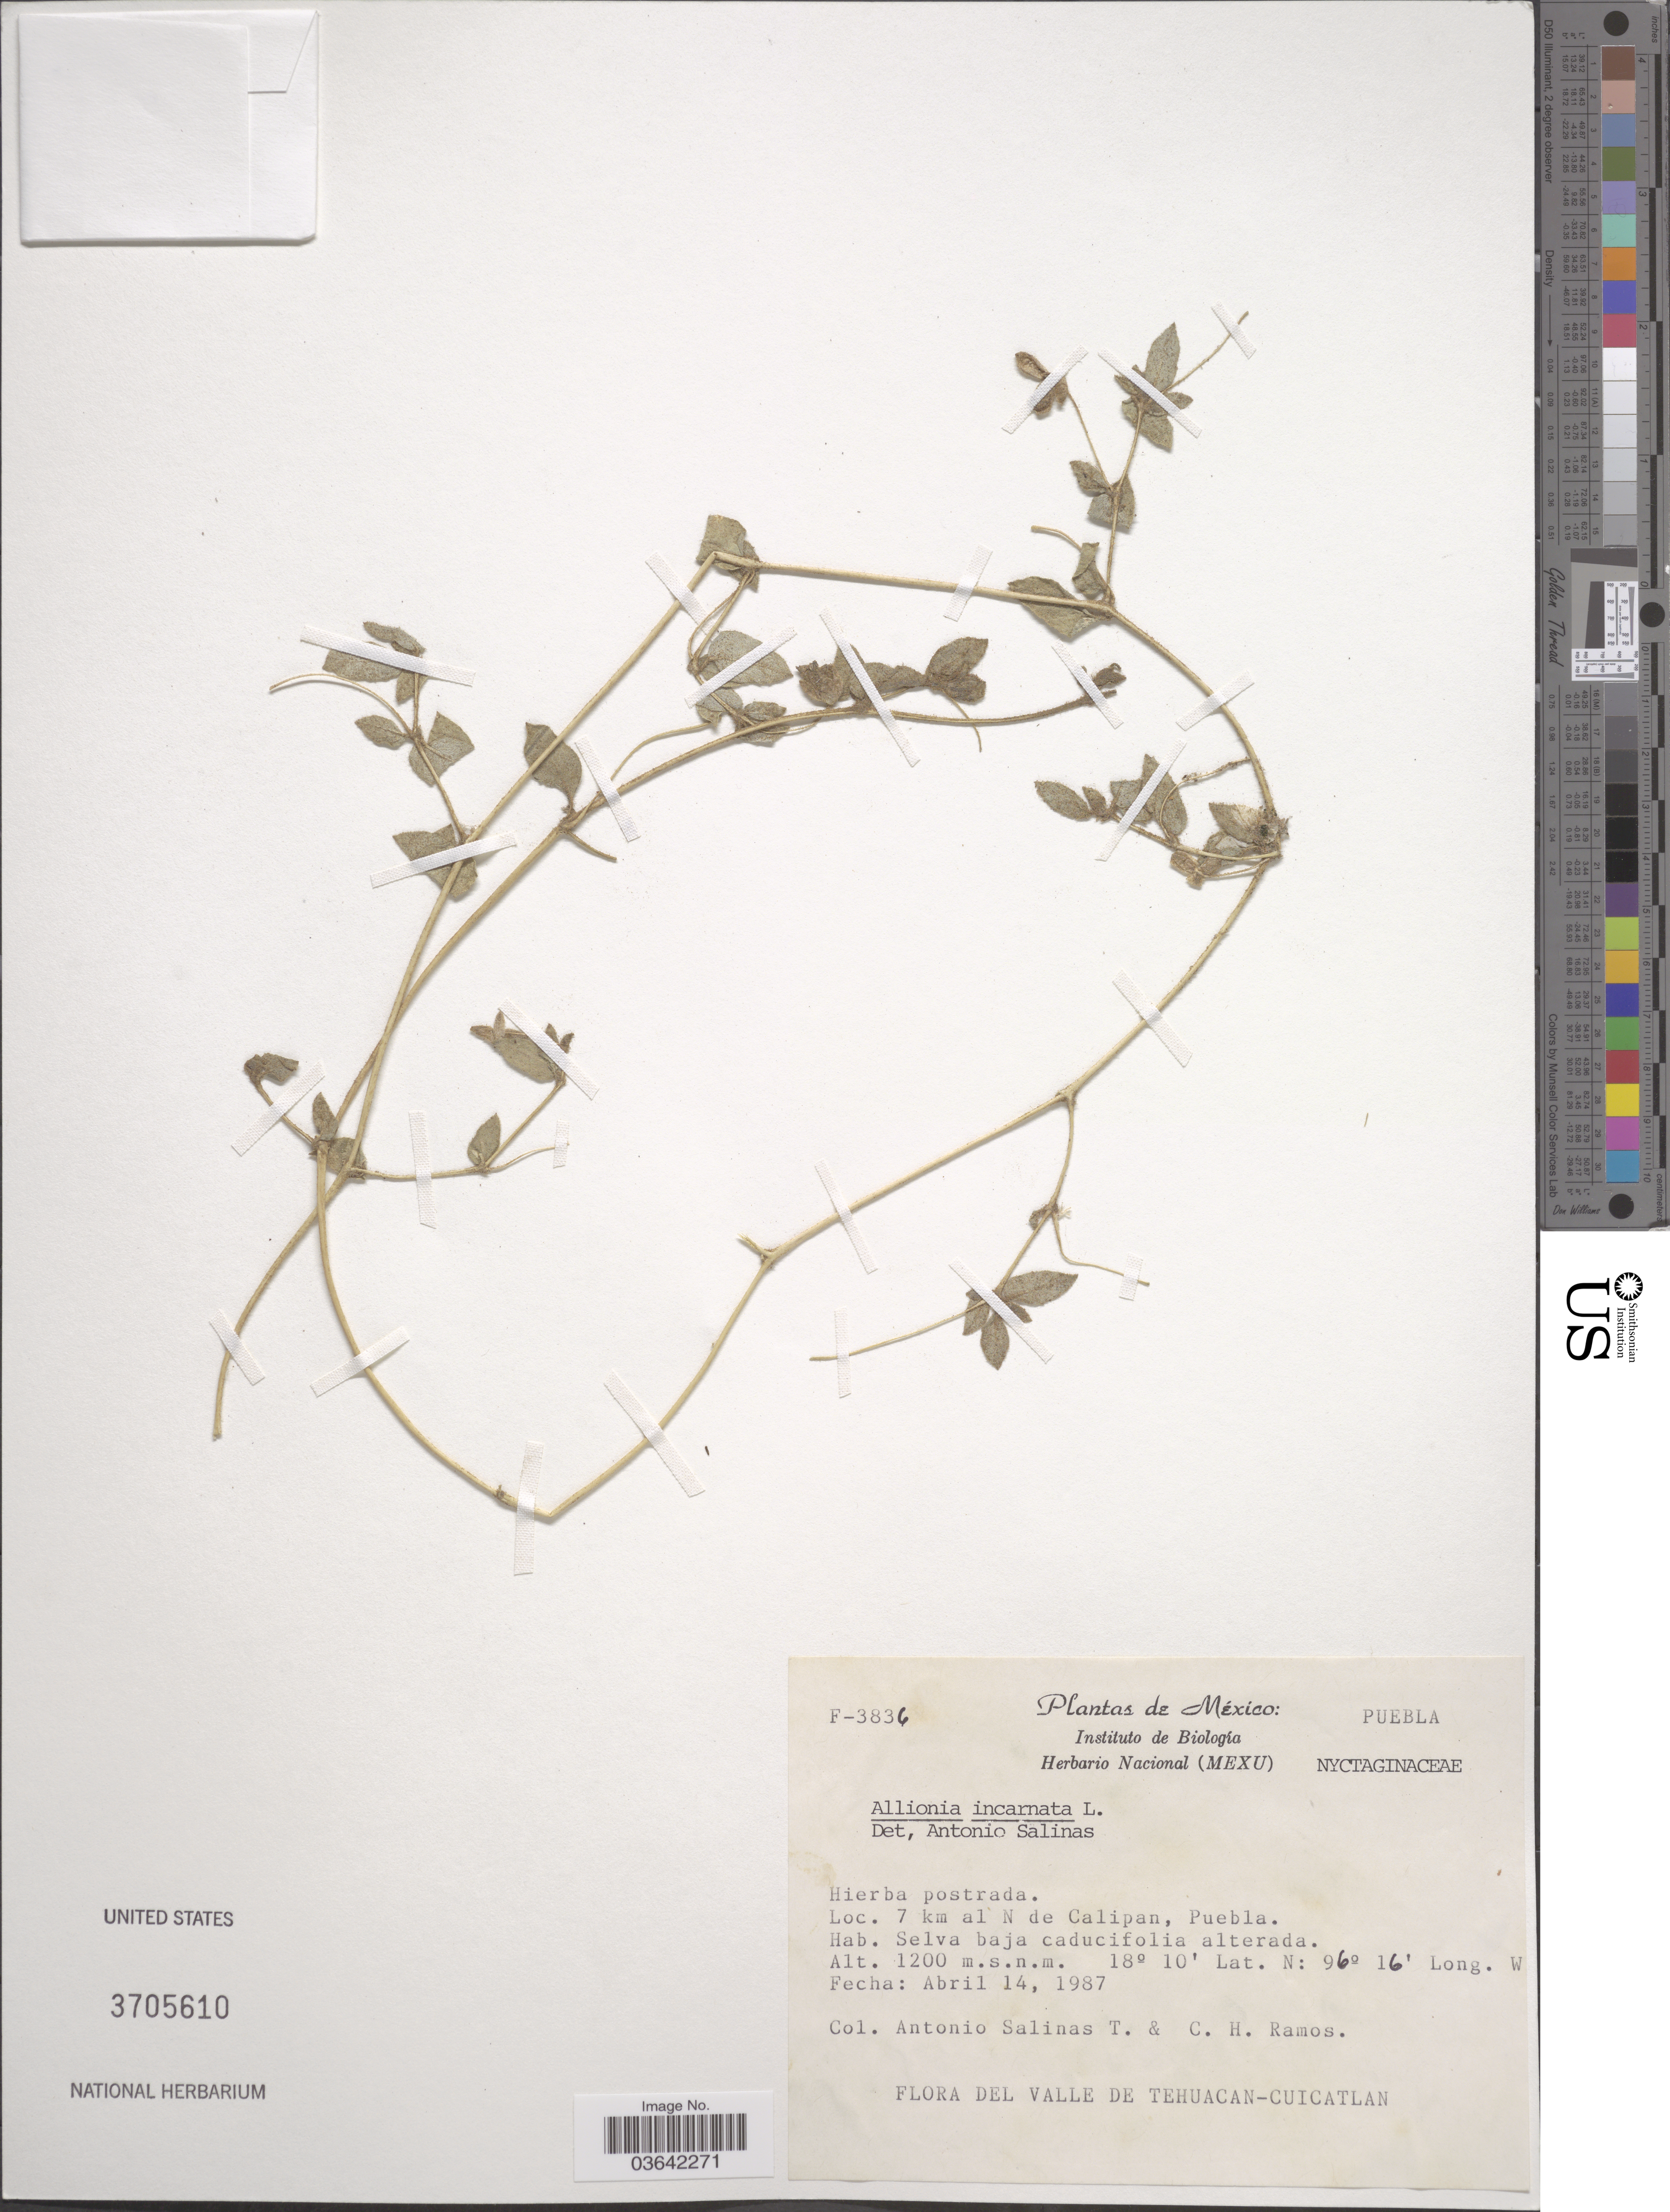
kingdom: Plantae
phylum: Tracheophyta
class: Magnoliopsida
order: Caryophyllales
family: Nyctaginaceae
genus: Allionia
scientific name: Allionia incarnata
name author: L.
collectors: A. Salinas T. & C. H. Ramos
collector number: F-3836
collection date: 1987-04-14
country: Mexico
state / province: Puebla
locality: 7 km al N de Calipas.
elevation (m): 1200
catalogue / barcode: US 3705610